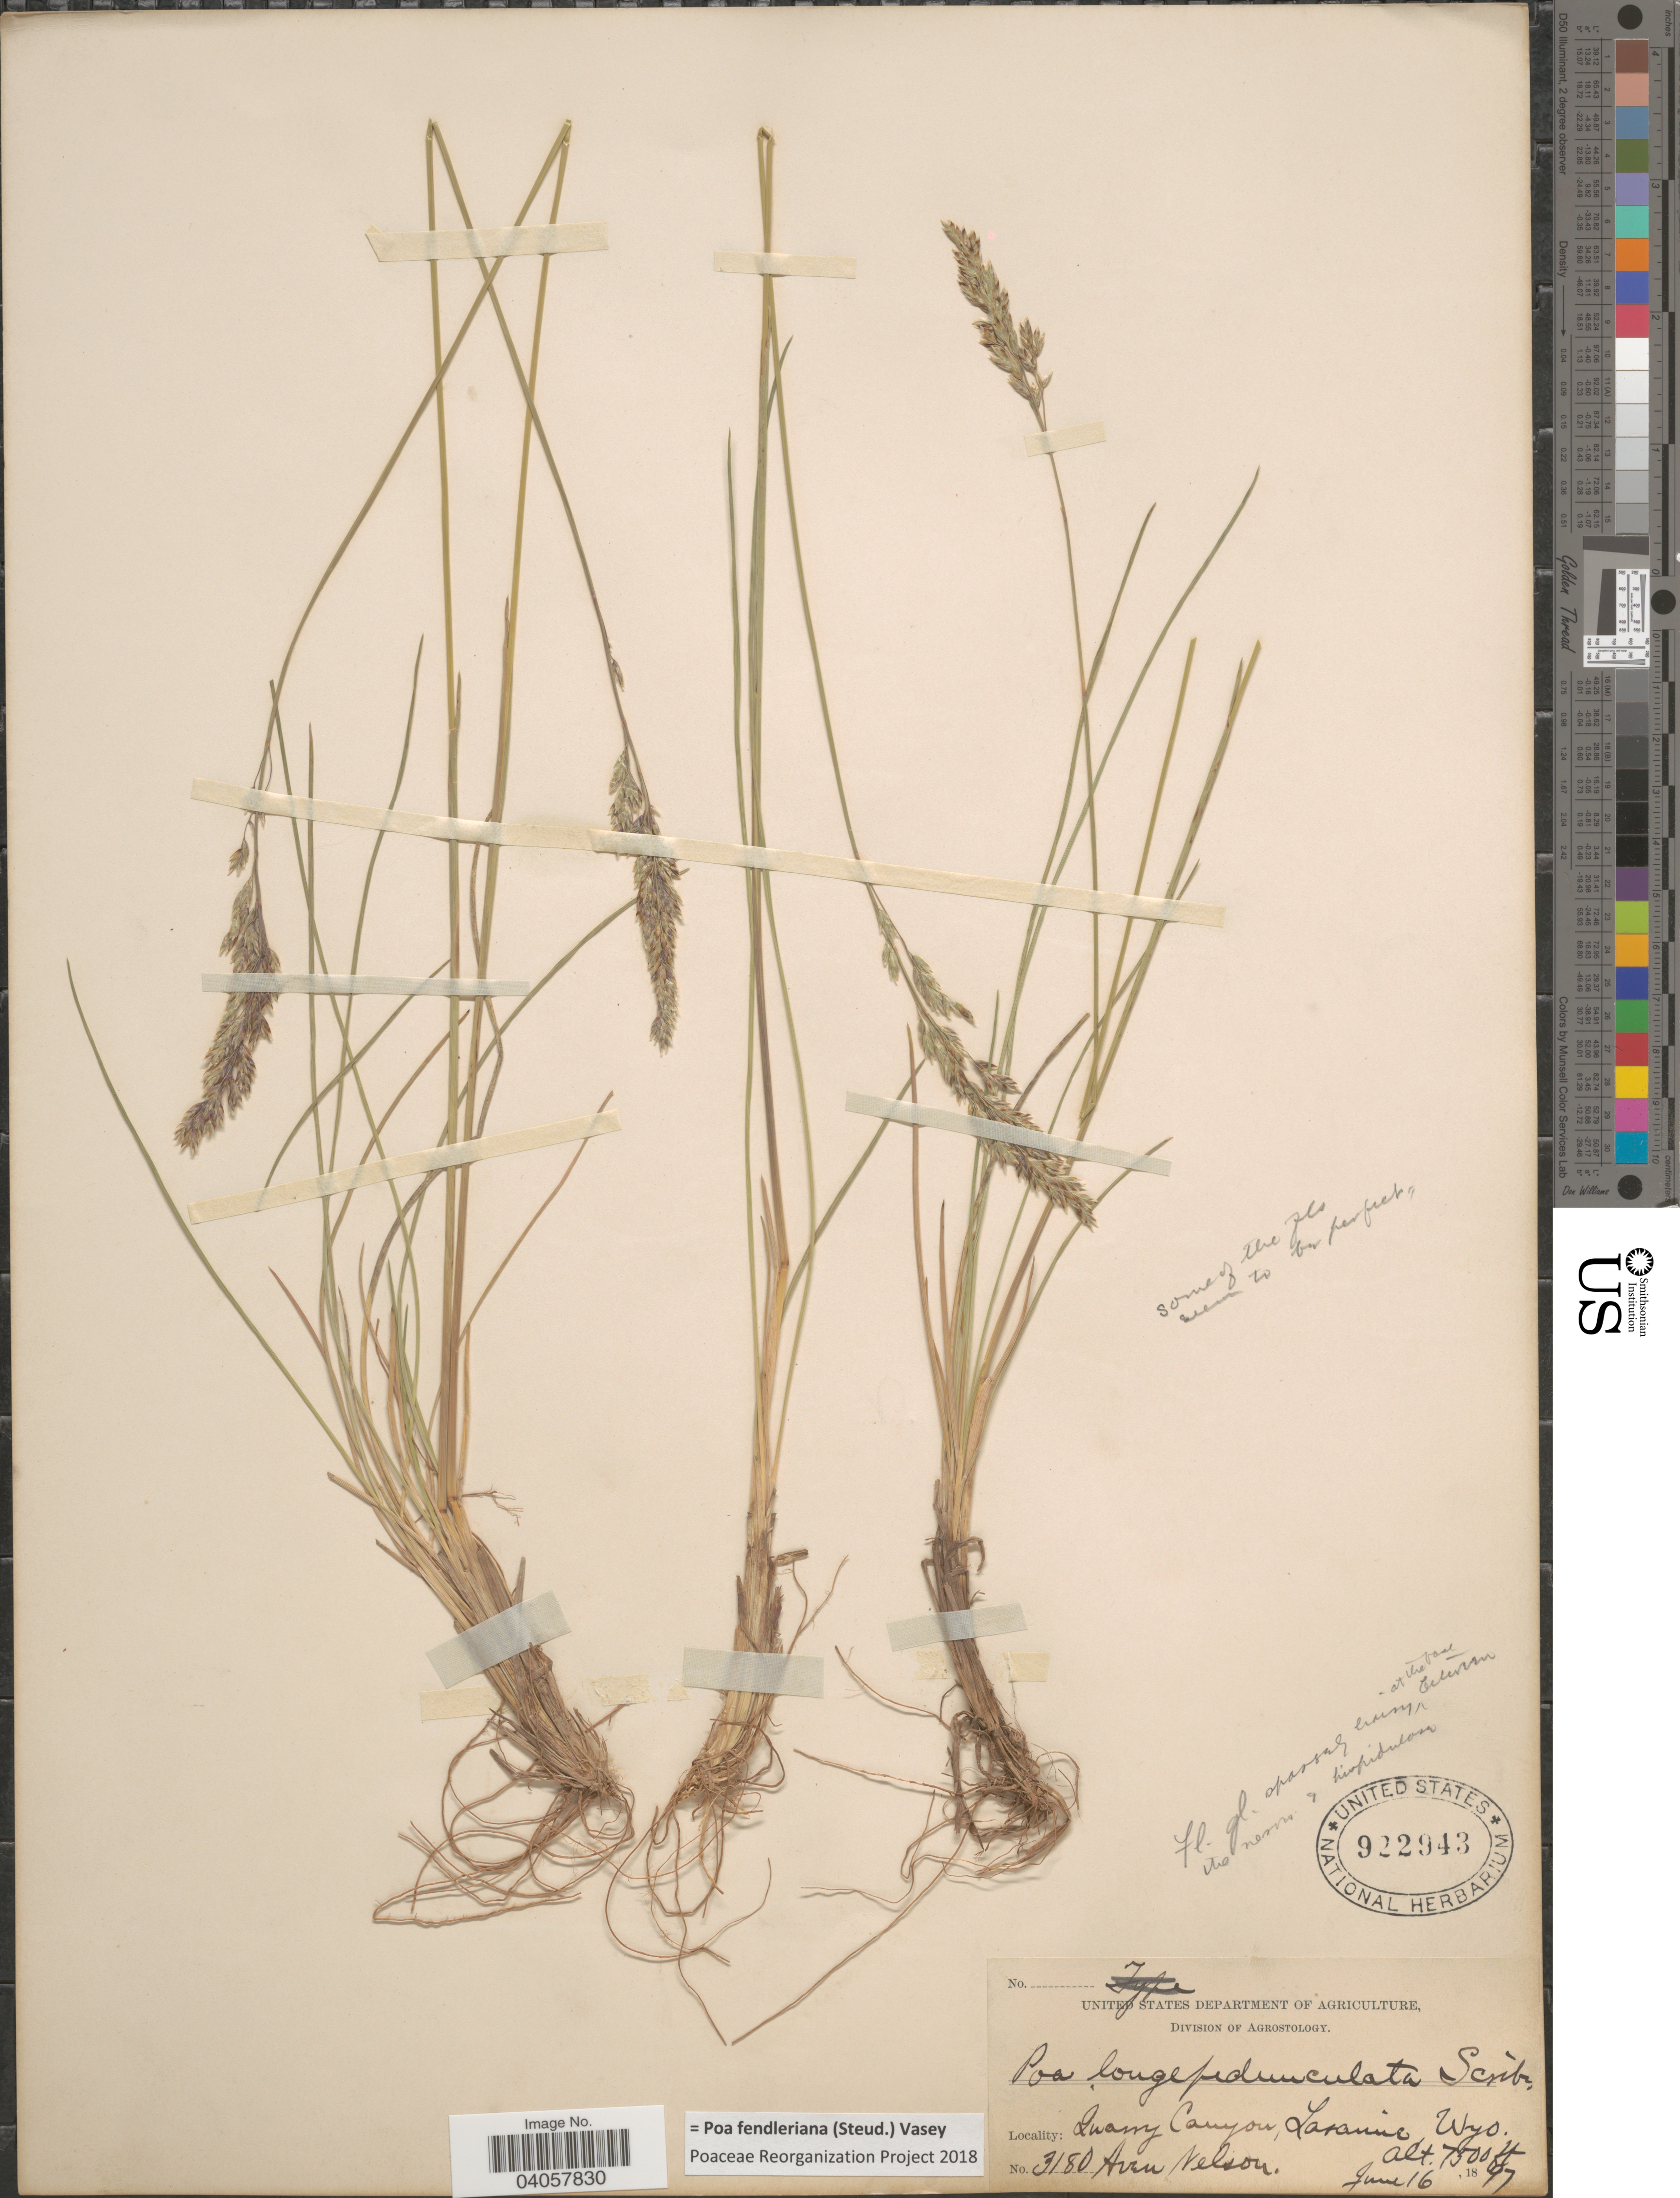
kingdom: Plantae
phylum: Tracheophyta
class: Liliopsida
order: Poales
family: Poaceae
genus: Poa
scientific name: Poa fendleriana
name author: (Steud.) Vasey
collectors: A. Nelson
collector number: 3180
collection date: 1897-06-16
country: United States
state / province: Wyoming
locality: Quarry Canyon, Laramie.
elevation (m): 2286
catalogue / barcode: US 922943